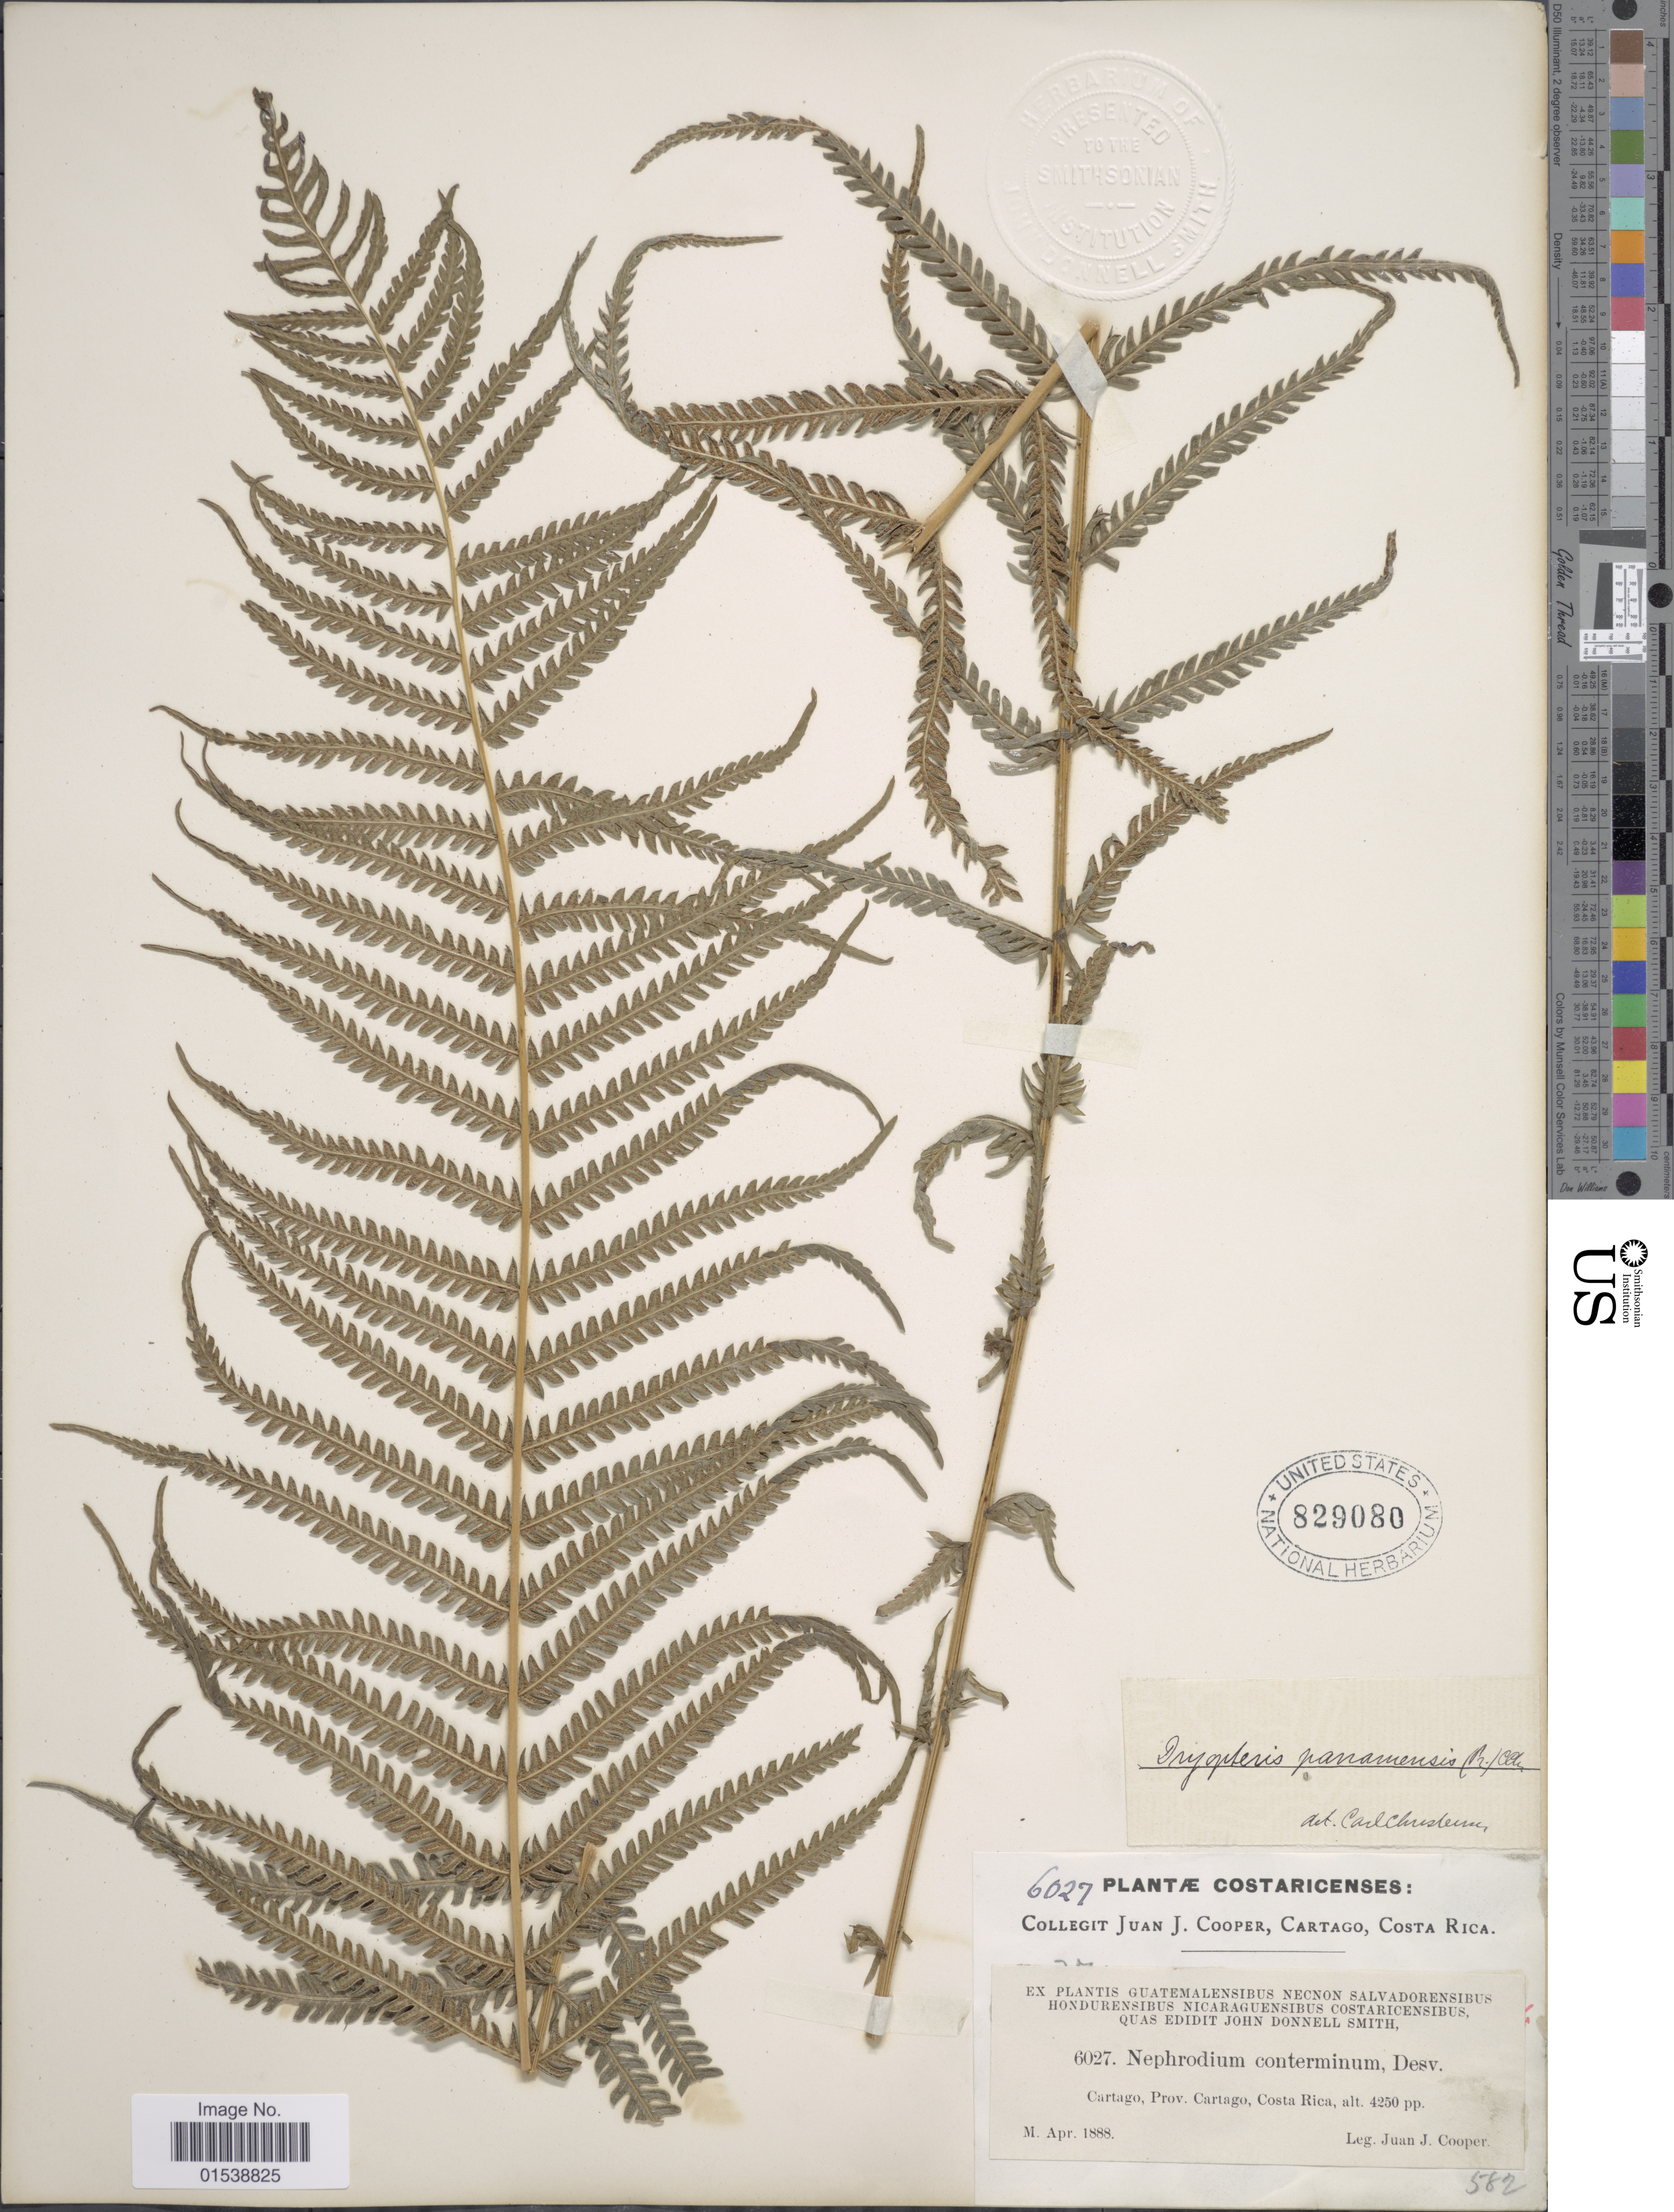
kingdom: Plantae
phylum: Tracheophyta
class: Polypodiopsida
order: Polypodiales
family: Thelypteridaceae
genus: Amauropelta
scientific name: Amauropelta resinifera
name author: (Desv.) Pic. Serm.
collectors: J. J. Cooper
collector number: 6027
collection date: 1888-04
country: Costa Rica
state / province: Cartago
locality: Costaricenses, Cartago, Prov. Cartago, Costa Rica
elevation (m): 1295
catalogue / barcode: US 829080